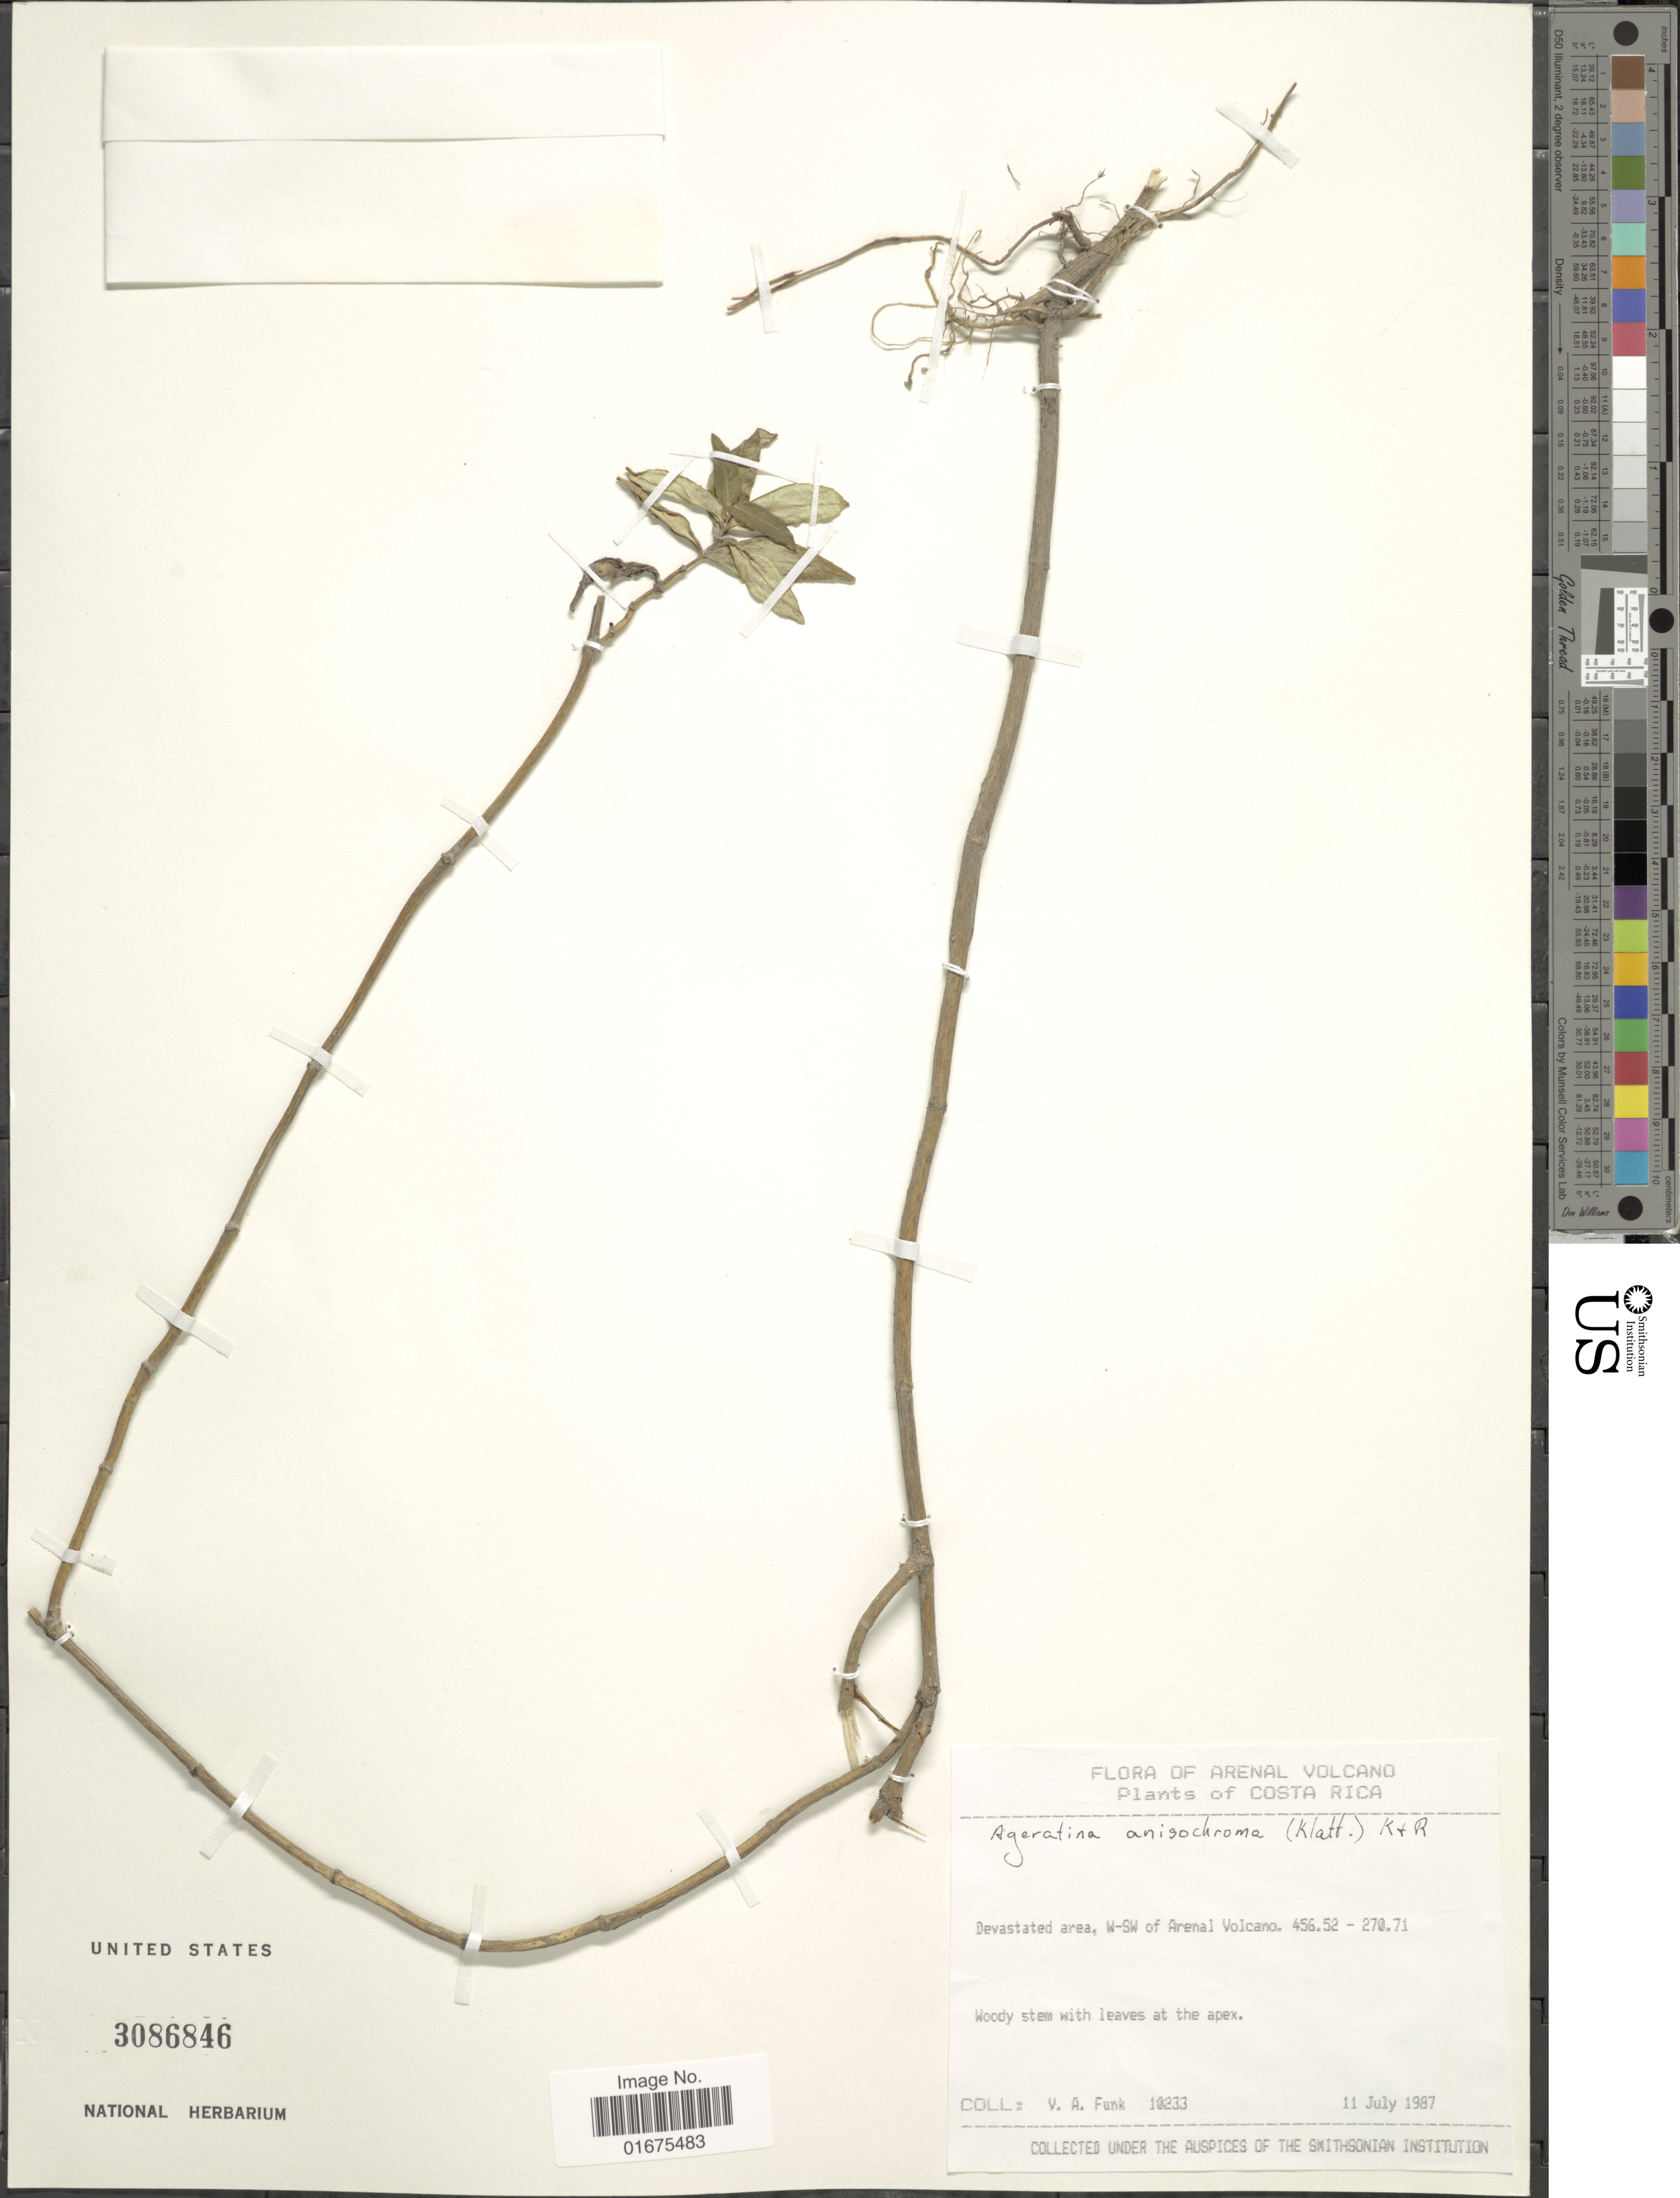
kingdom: Plantae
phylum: Tracheophyta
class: Magnoliopsida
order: Asterales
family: Asteraceae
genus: Ageratina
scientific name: Ageratina anisochroma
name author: (Klatt) R.M. King & H. Rob.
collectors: V. Funk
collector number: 10233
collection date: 1987-07-11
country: Costa Rica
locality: Arenal Volcano, Devastated area, W-SW of Arenal Volcano 456.52 - 270.71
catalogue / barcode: US 3086846